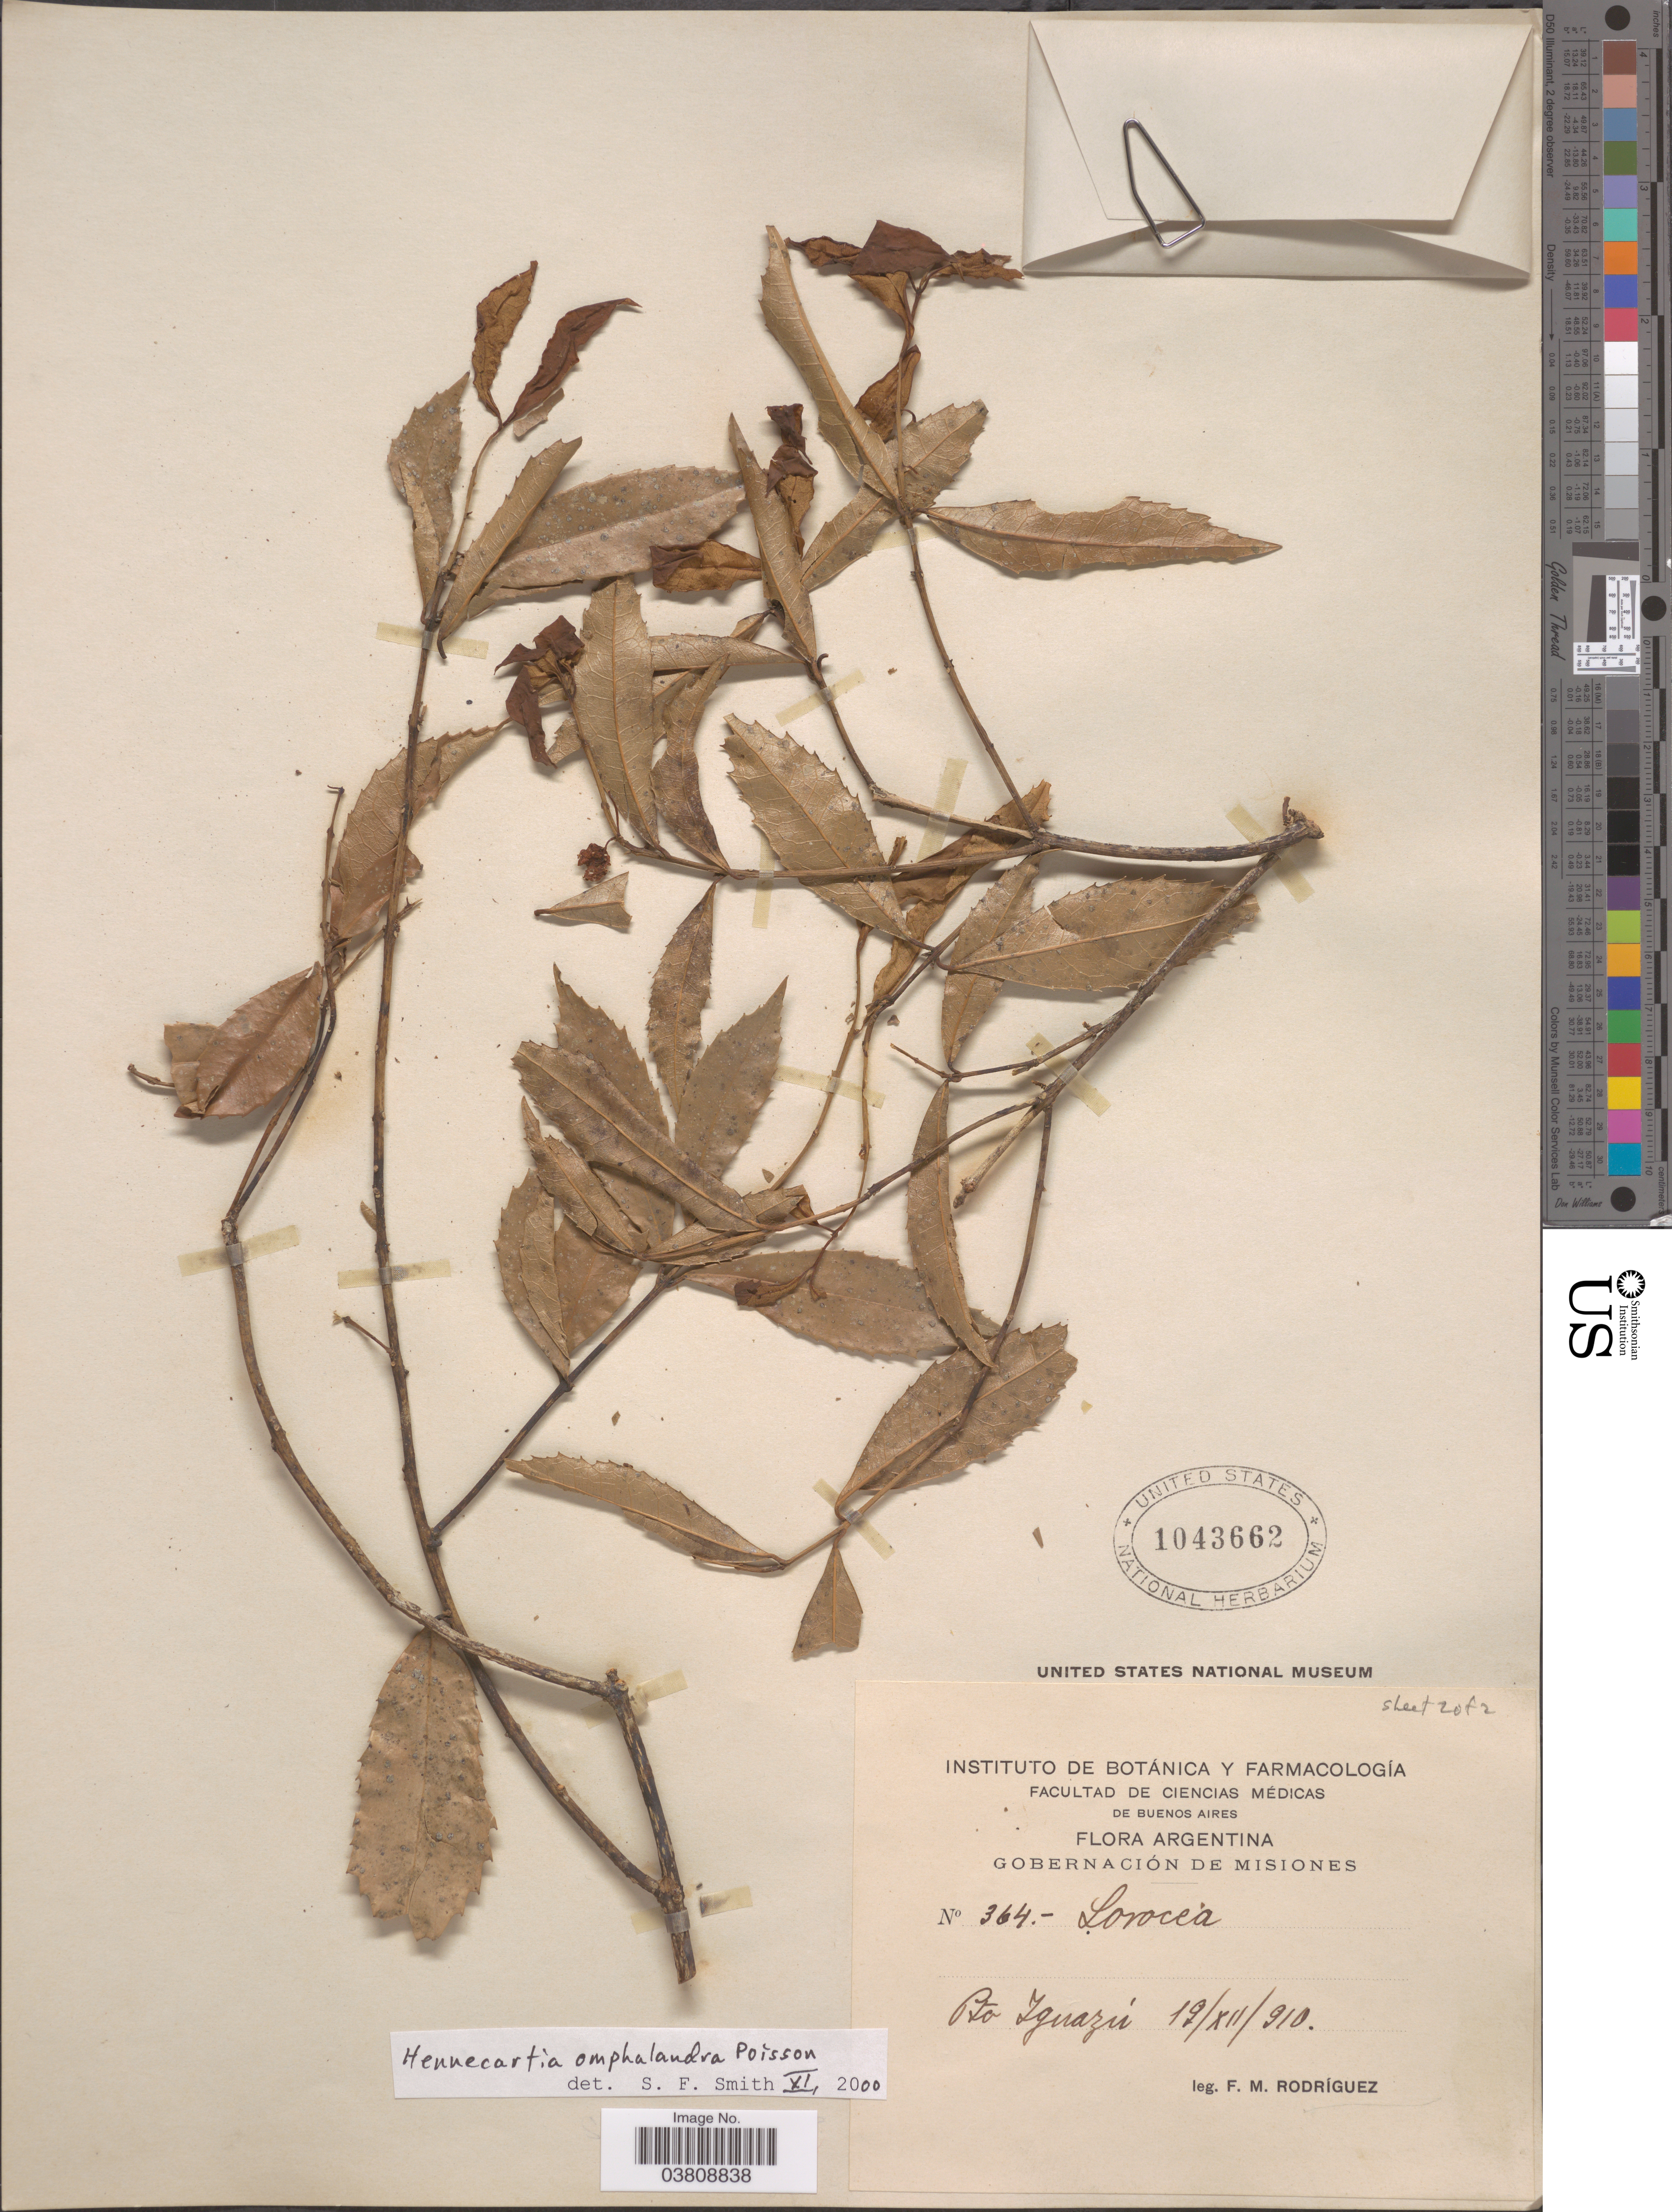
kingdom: Plantae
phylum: Tracheophyta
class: Magnoliopsida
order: Laurales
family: Monimiaceae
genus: Hennecartia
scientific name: Hennecartia omphalandra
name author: J. Poiss.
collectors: F. M. Rodriguez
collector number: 364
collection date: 1910-12-19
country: Argentina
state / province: Misiones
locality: Gobernación de Misiones. Pto Iguazú.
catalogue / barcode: US 1043662